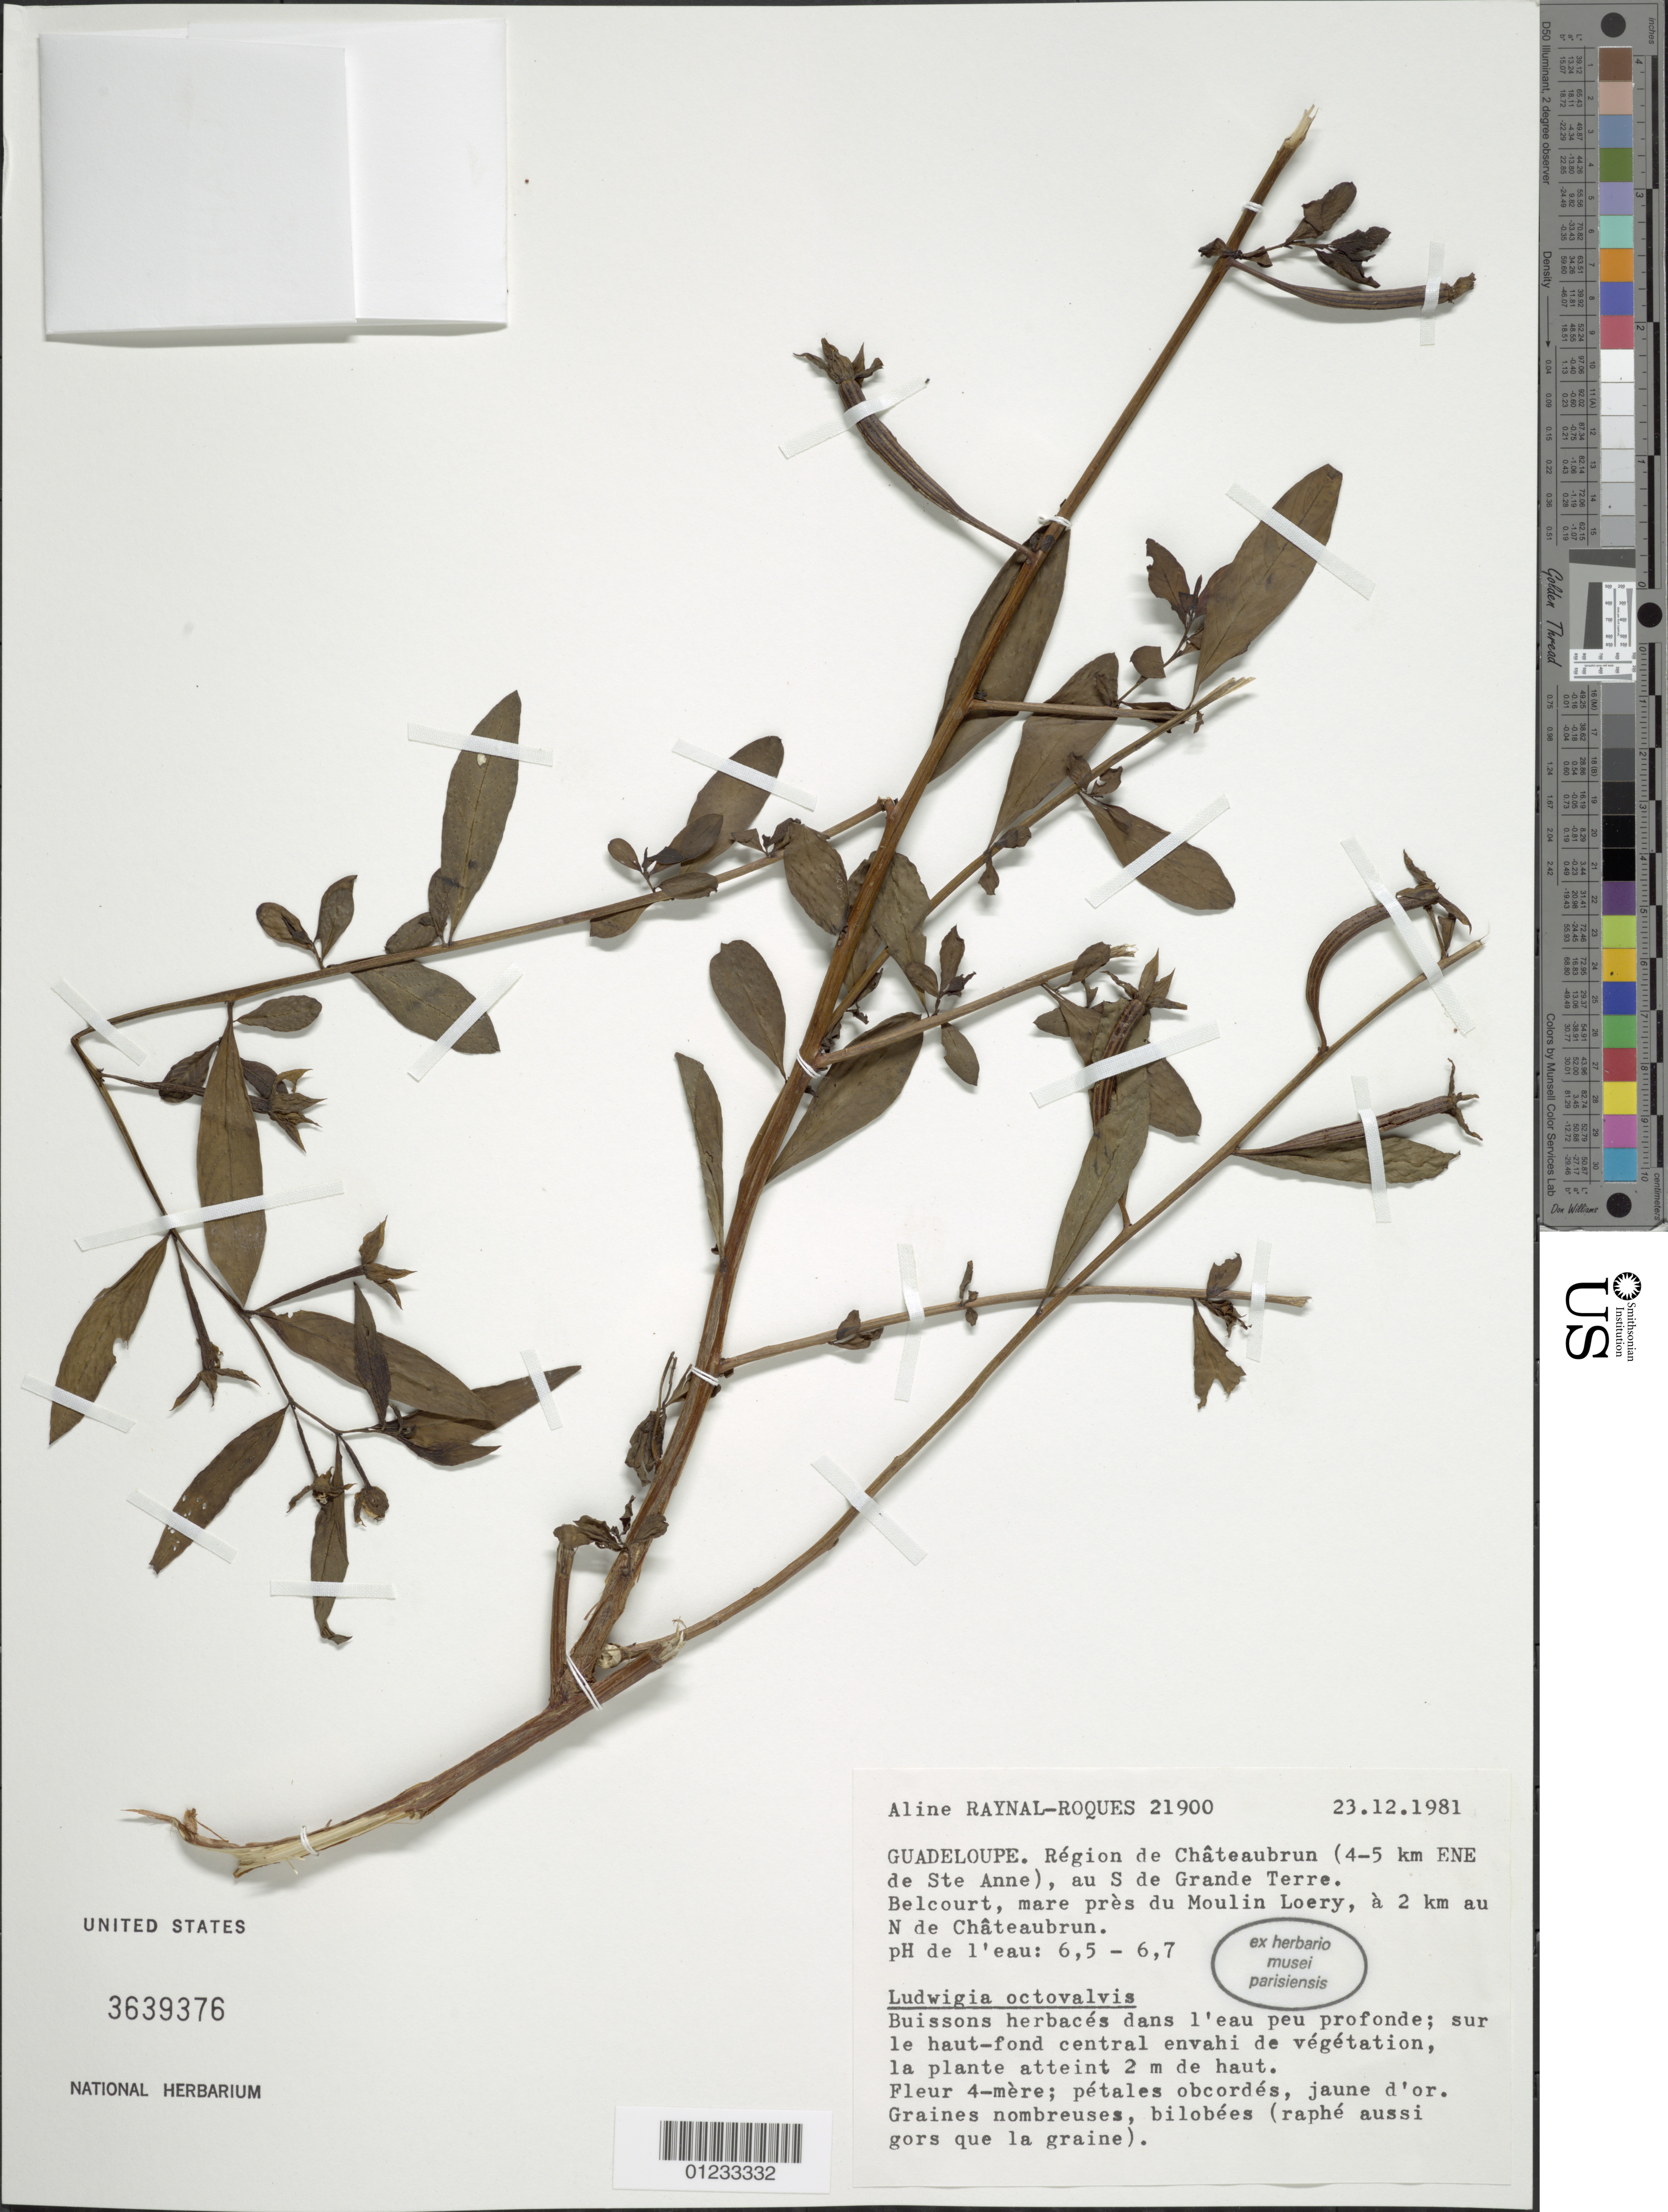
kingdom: Plantae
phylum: Tracheophyta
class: Magnoliopsida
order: Myrtales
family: Onagraceae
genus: Ludwigia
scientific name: Ludwigia octovalvis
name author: (Jacq.) P.H. Raven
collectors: A. M. Raynal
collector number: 21900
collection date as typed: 23 Dec 1981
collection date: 1981-12-23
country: Guadeloupe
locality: Chateaubrun region, S of Grande Terre. Belcourt, near the mill pond Moulin Loery, 2 km. N of Chateaubrun.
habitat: Shallow water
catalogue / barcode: US 3639376